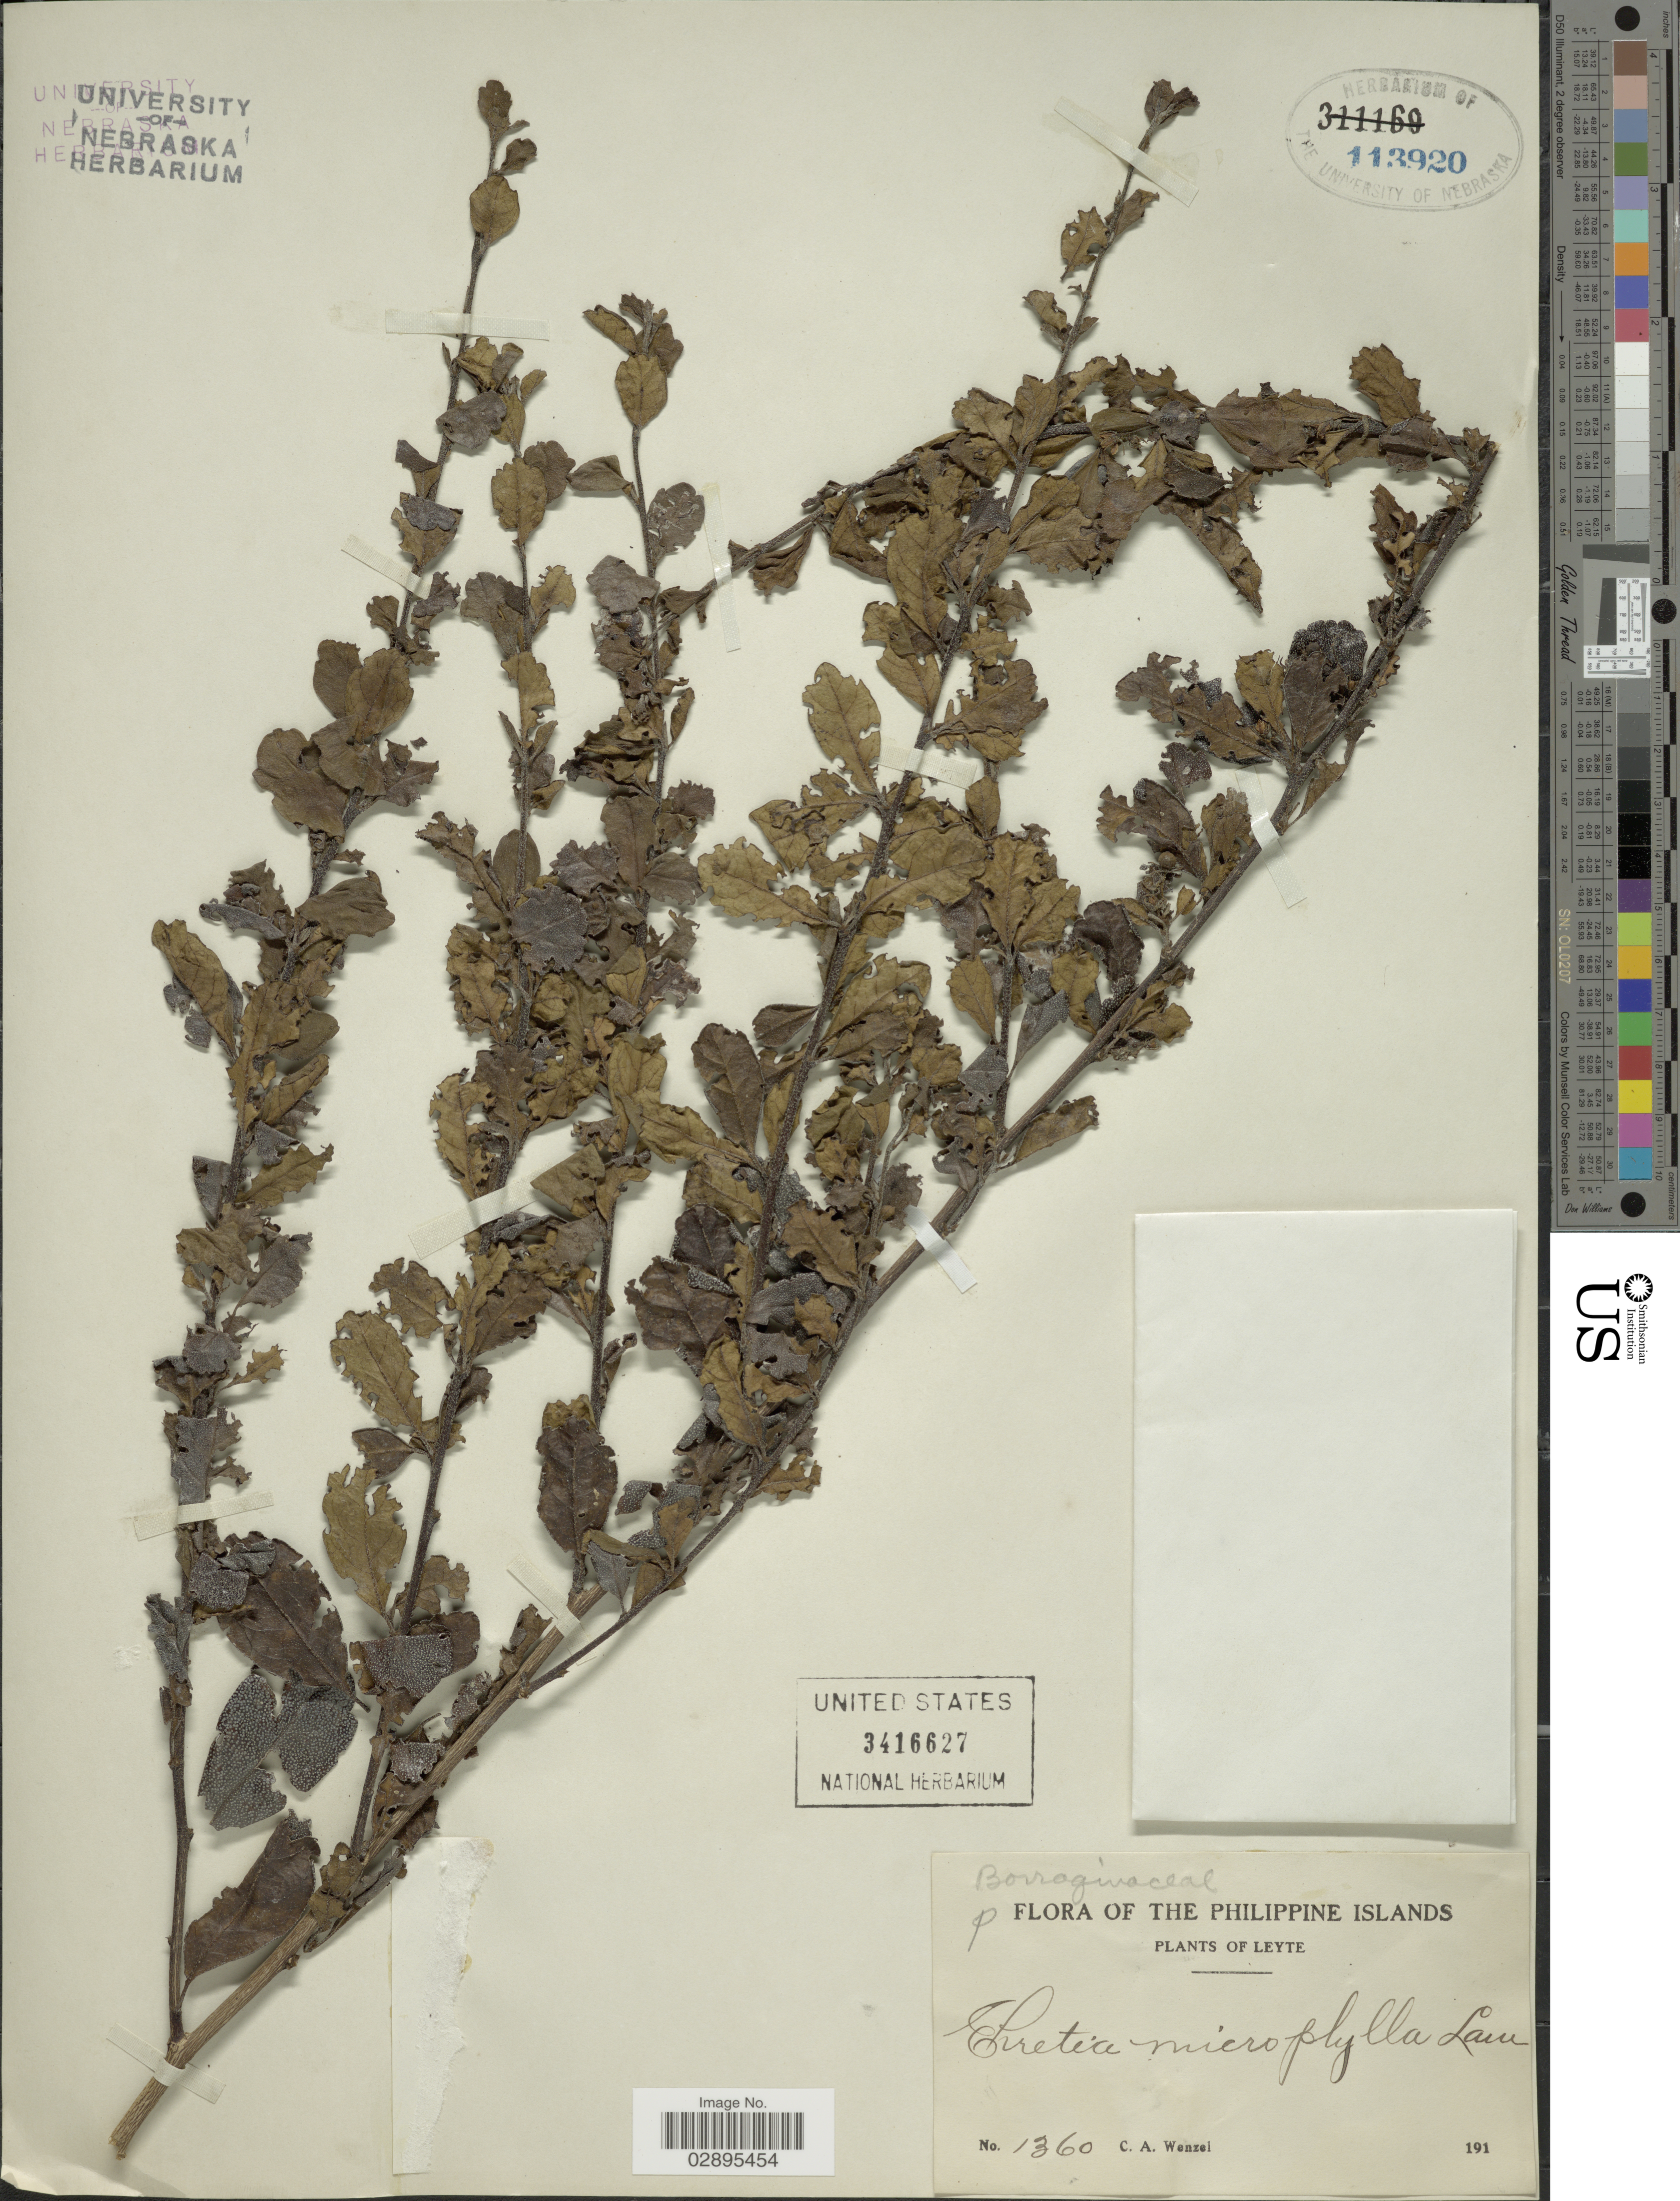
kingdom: Plantae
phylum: Tracheophyta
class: Magnoliopsida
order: Boraginales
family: Ehretiaceae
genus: Ehretia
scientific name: Ehretia microphylla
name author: Lam.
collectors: C. Wenzel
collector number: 1360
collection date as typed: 191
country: Philippines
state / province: Eastern Visayas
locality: Philippine Islands.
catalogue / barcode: US 3416627